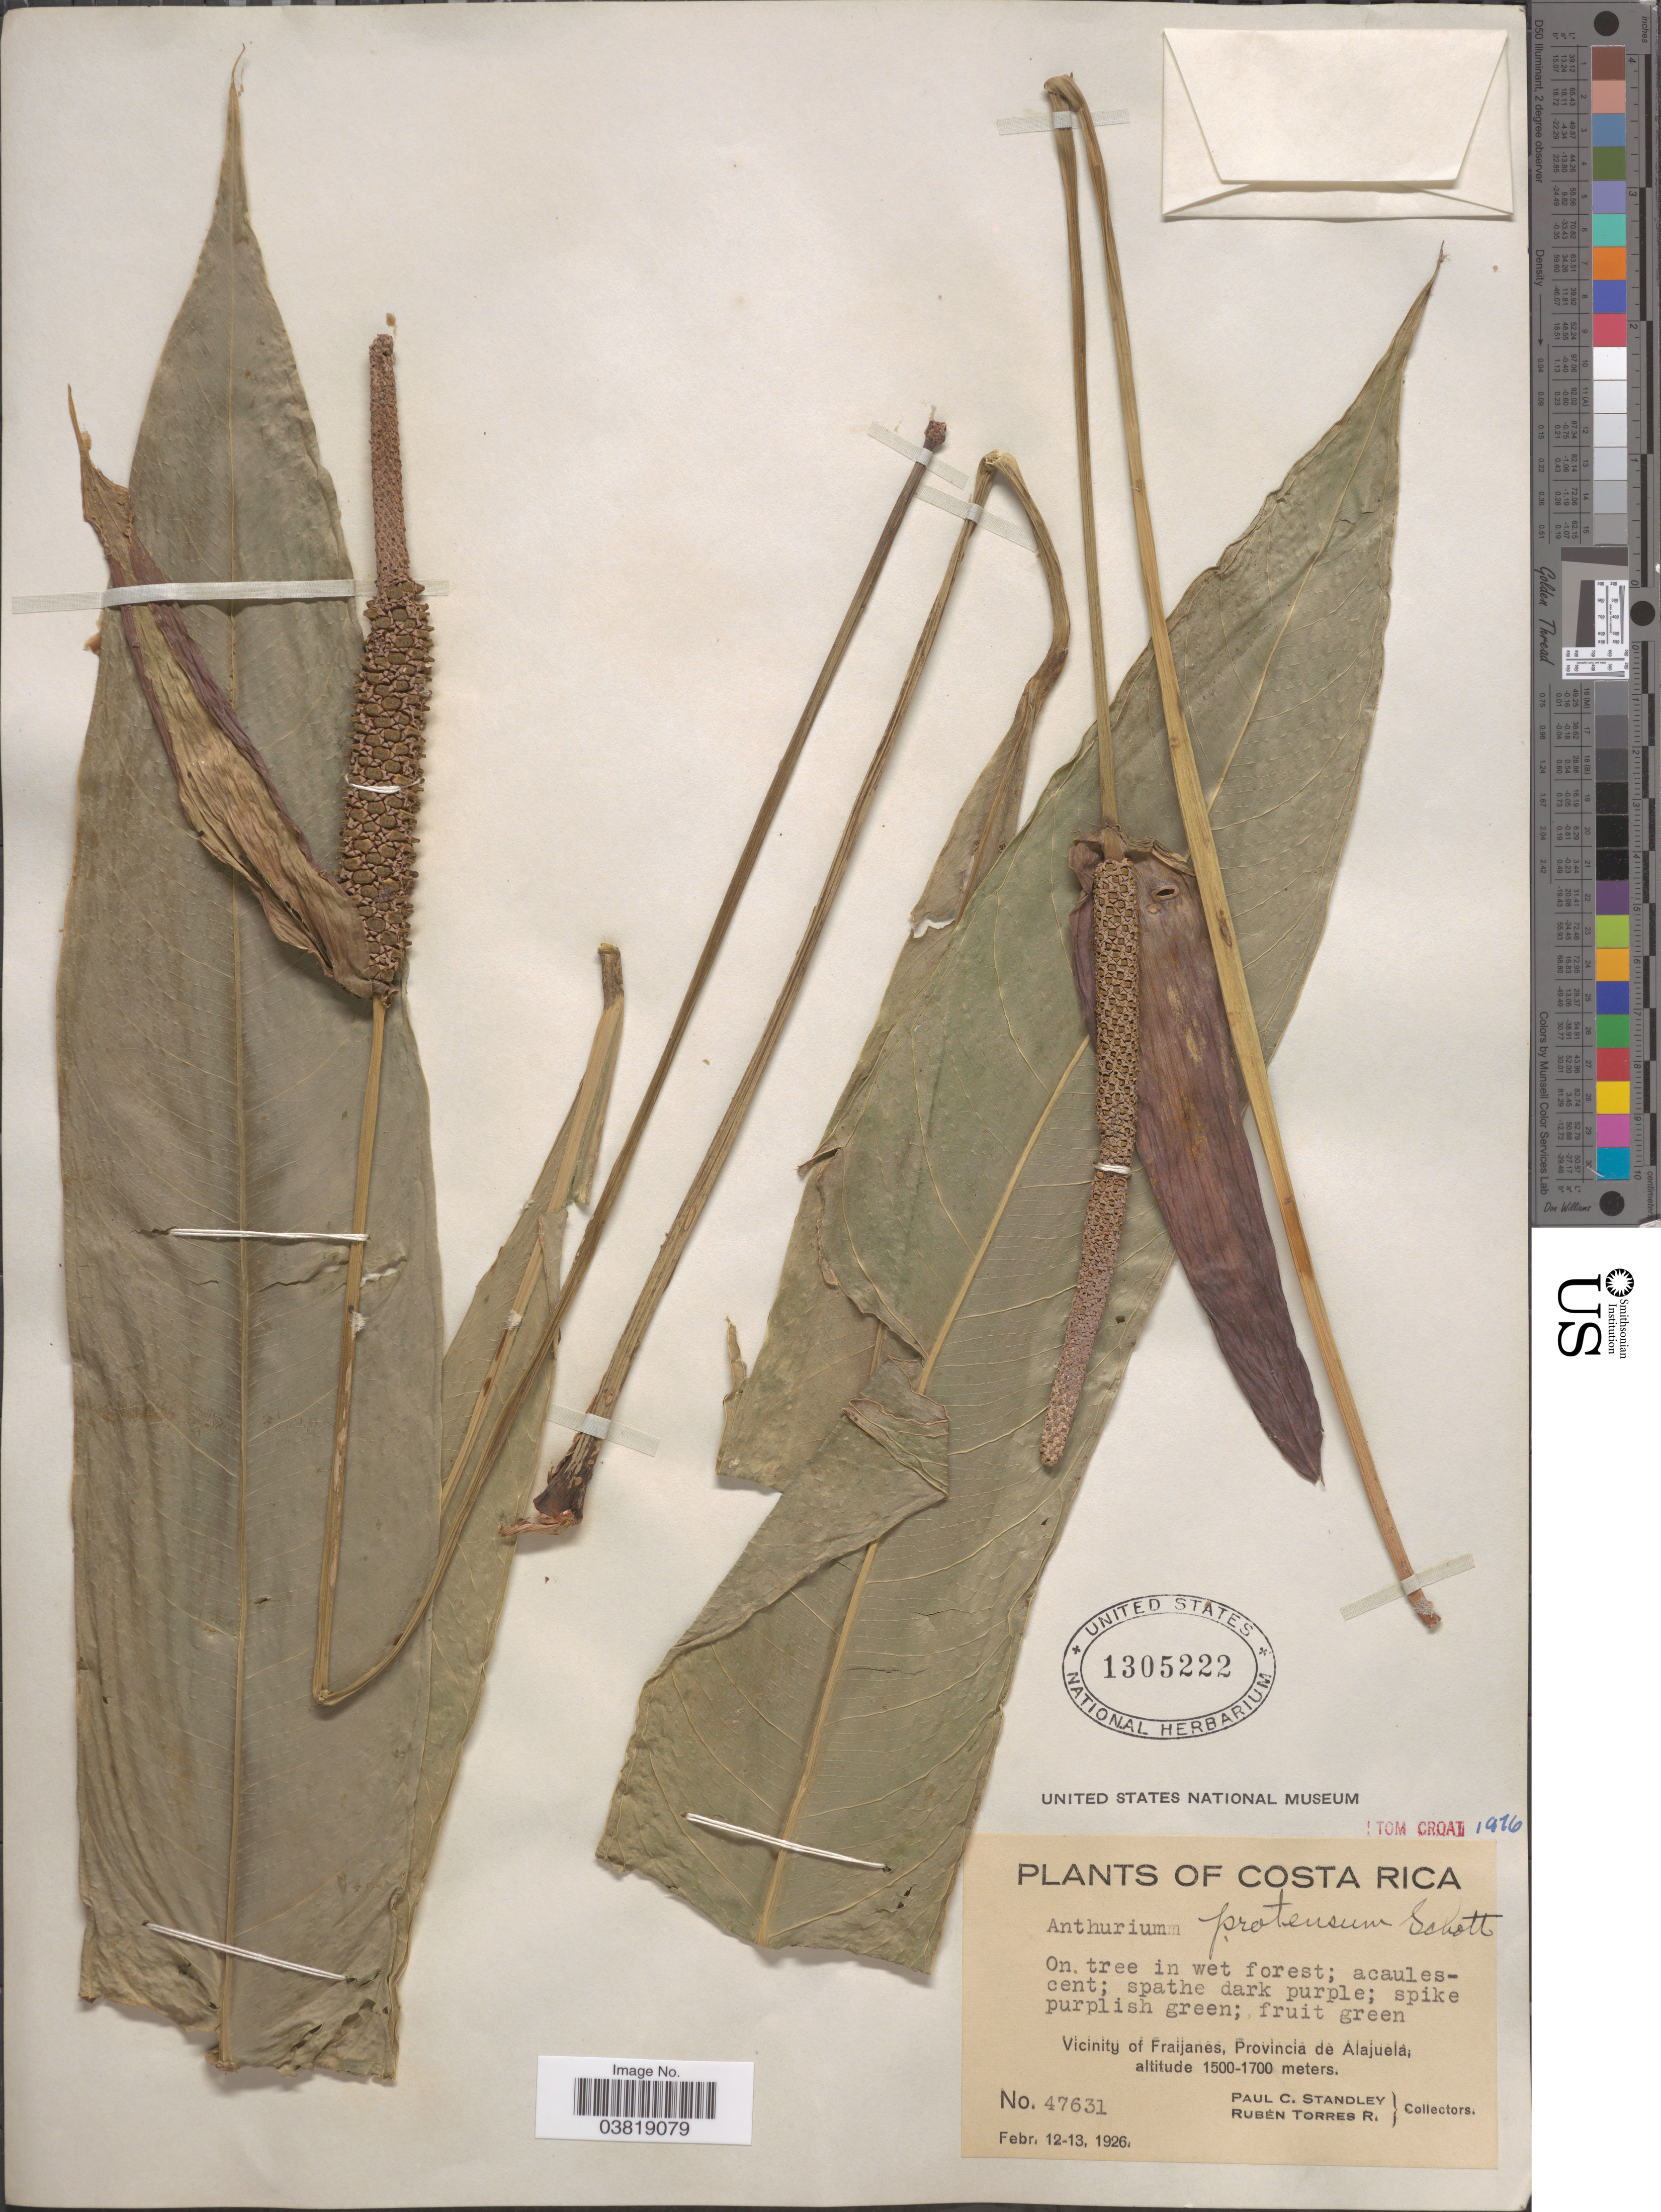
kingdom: Plantae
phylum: Tracheophyta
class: Liliopsida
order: Alismatales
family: Araceae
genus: Anthurium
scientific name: Anthurium protensum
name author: Schott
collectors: P. C. Standley & R. Torres Rojas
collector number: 47631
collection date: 1926-02-12/1926-02-13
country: Costa Rica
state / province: Alajuela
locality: Vicinity of Fraijanes.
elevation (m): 1500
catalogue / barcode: US 1305222